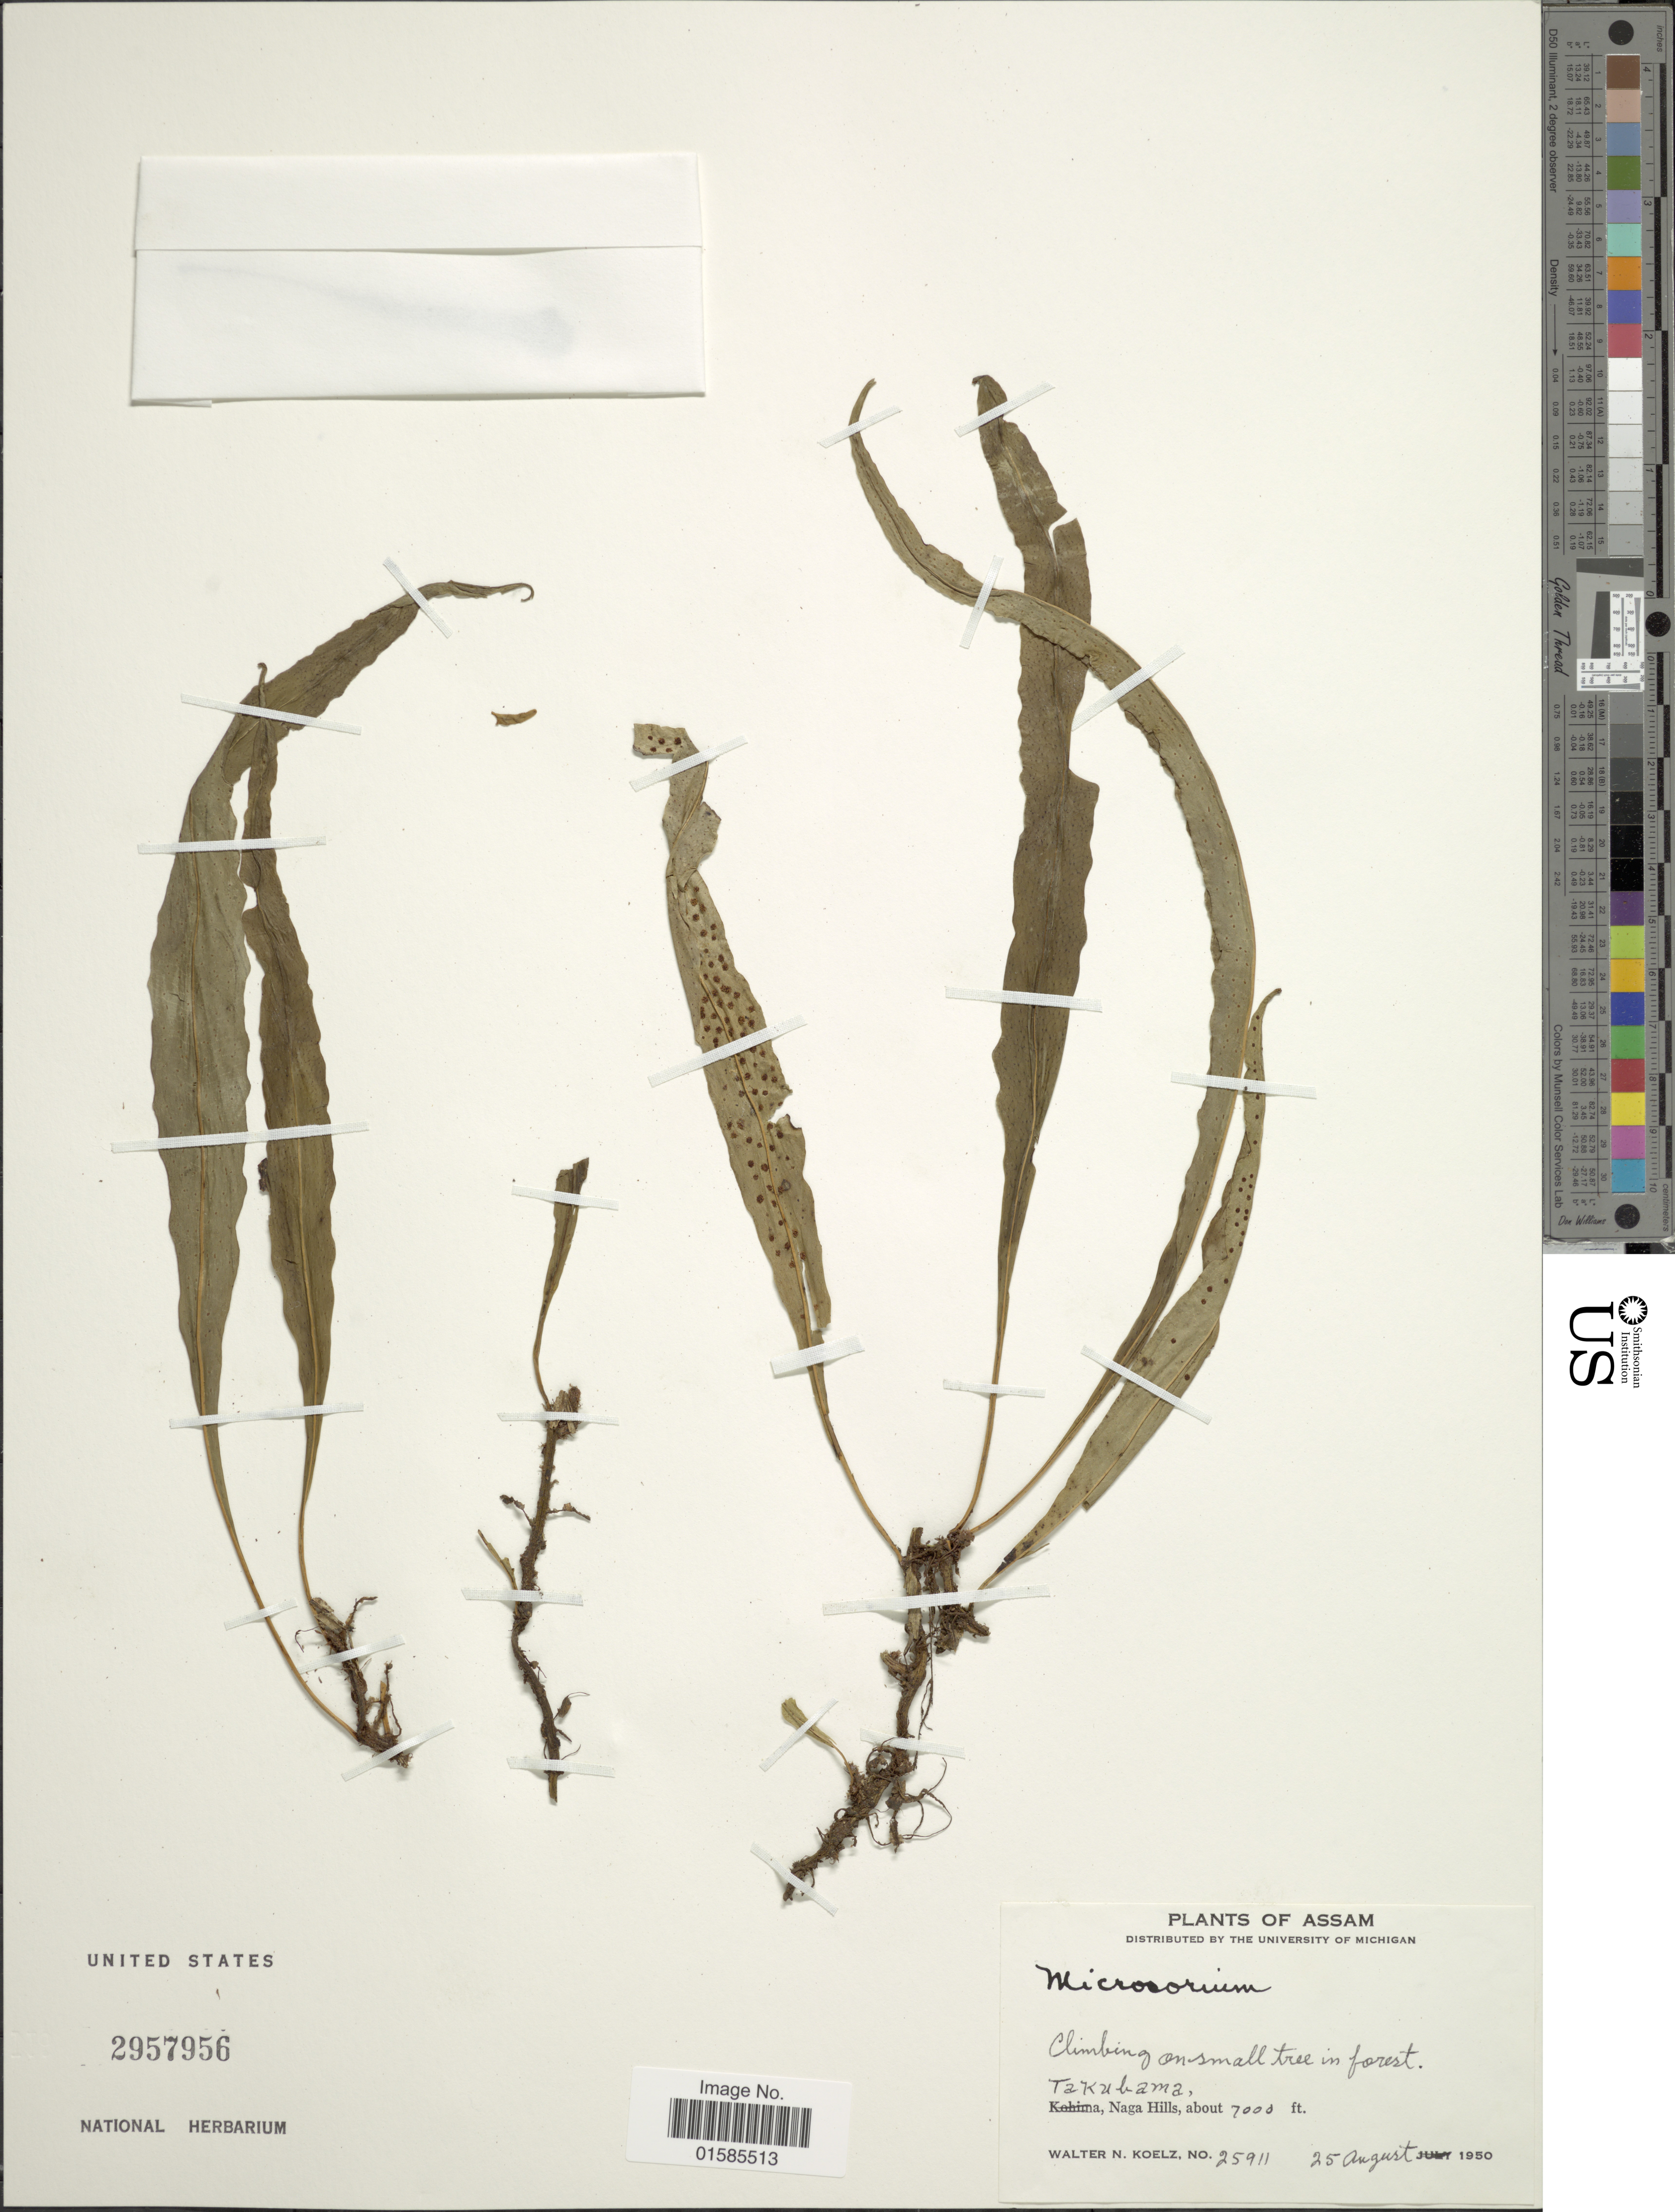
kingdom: Plantae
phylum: Tracheophyta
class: Polypodiopsida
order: Polypodiales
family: Polypodiaceae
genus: Leptochilus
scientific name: Leptochilus sp.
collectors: W. N. Koelz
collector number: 25911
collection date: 1950-08-25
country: India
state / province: Assam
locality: Assam, India, Takubama, Naga Hills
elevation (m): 2134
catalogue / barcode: US 2957956